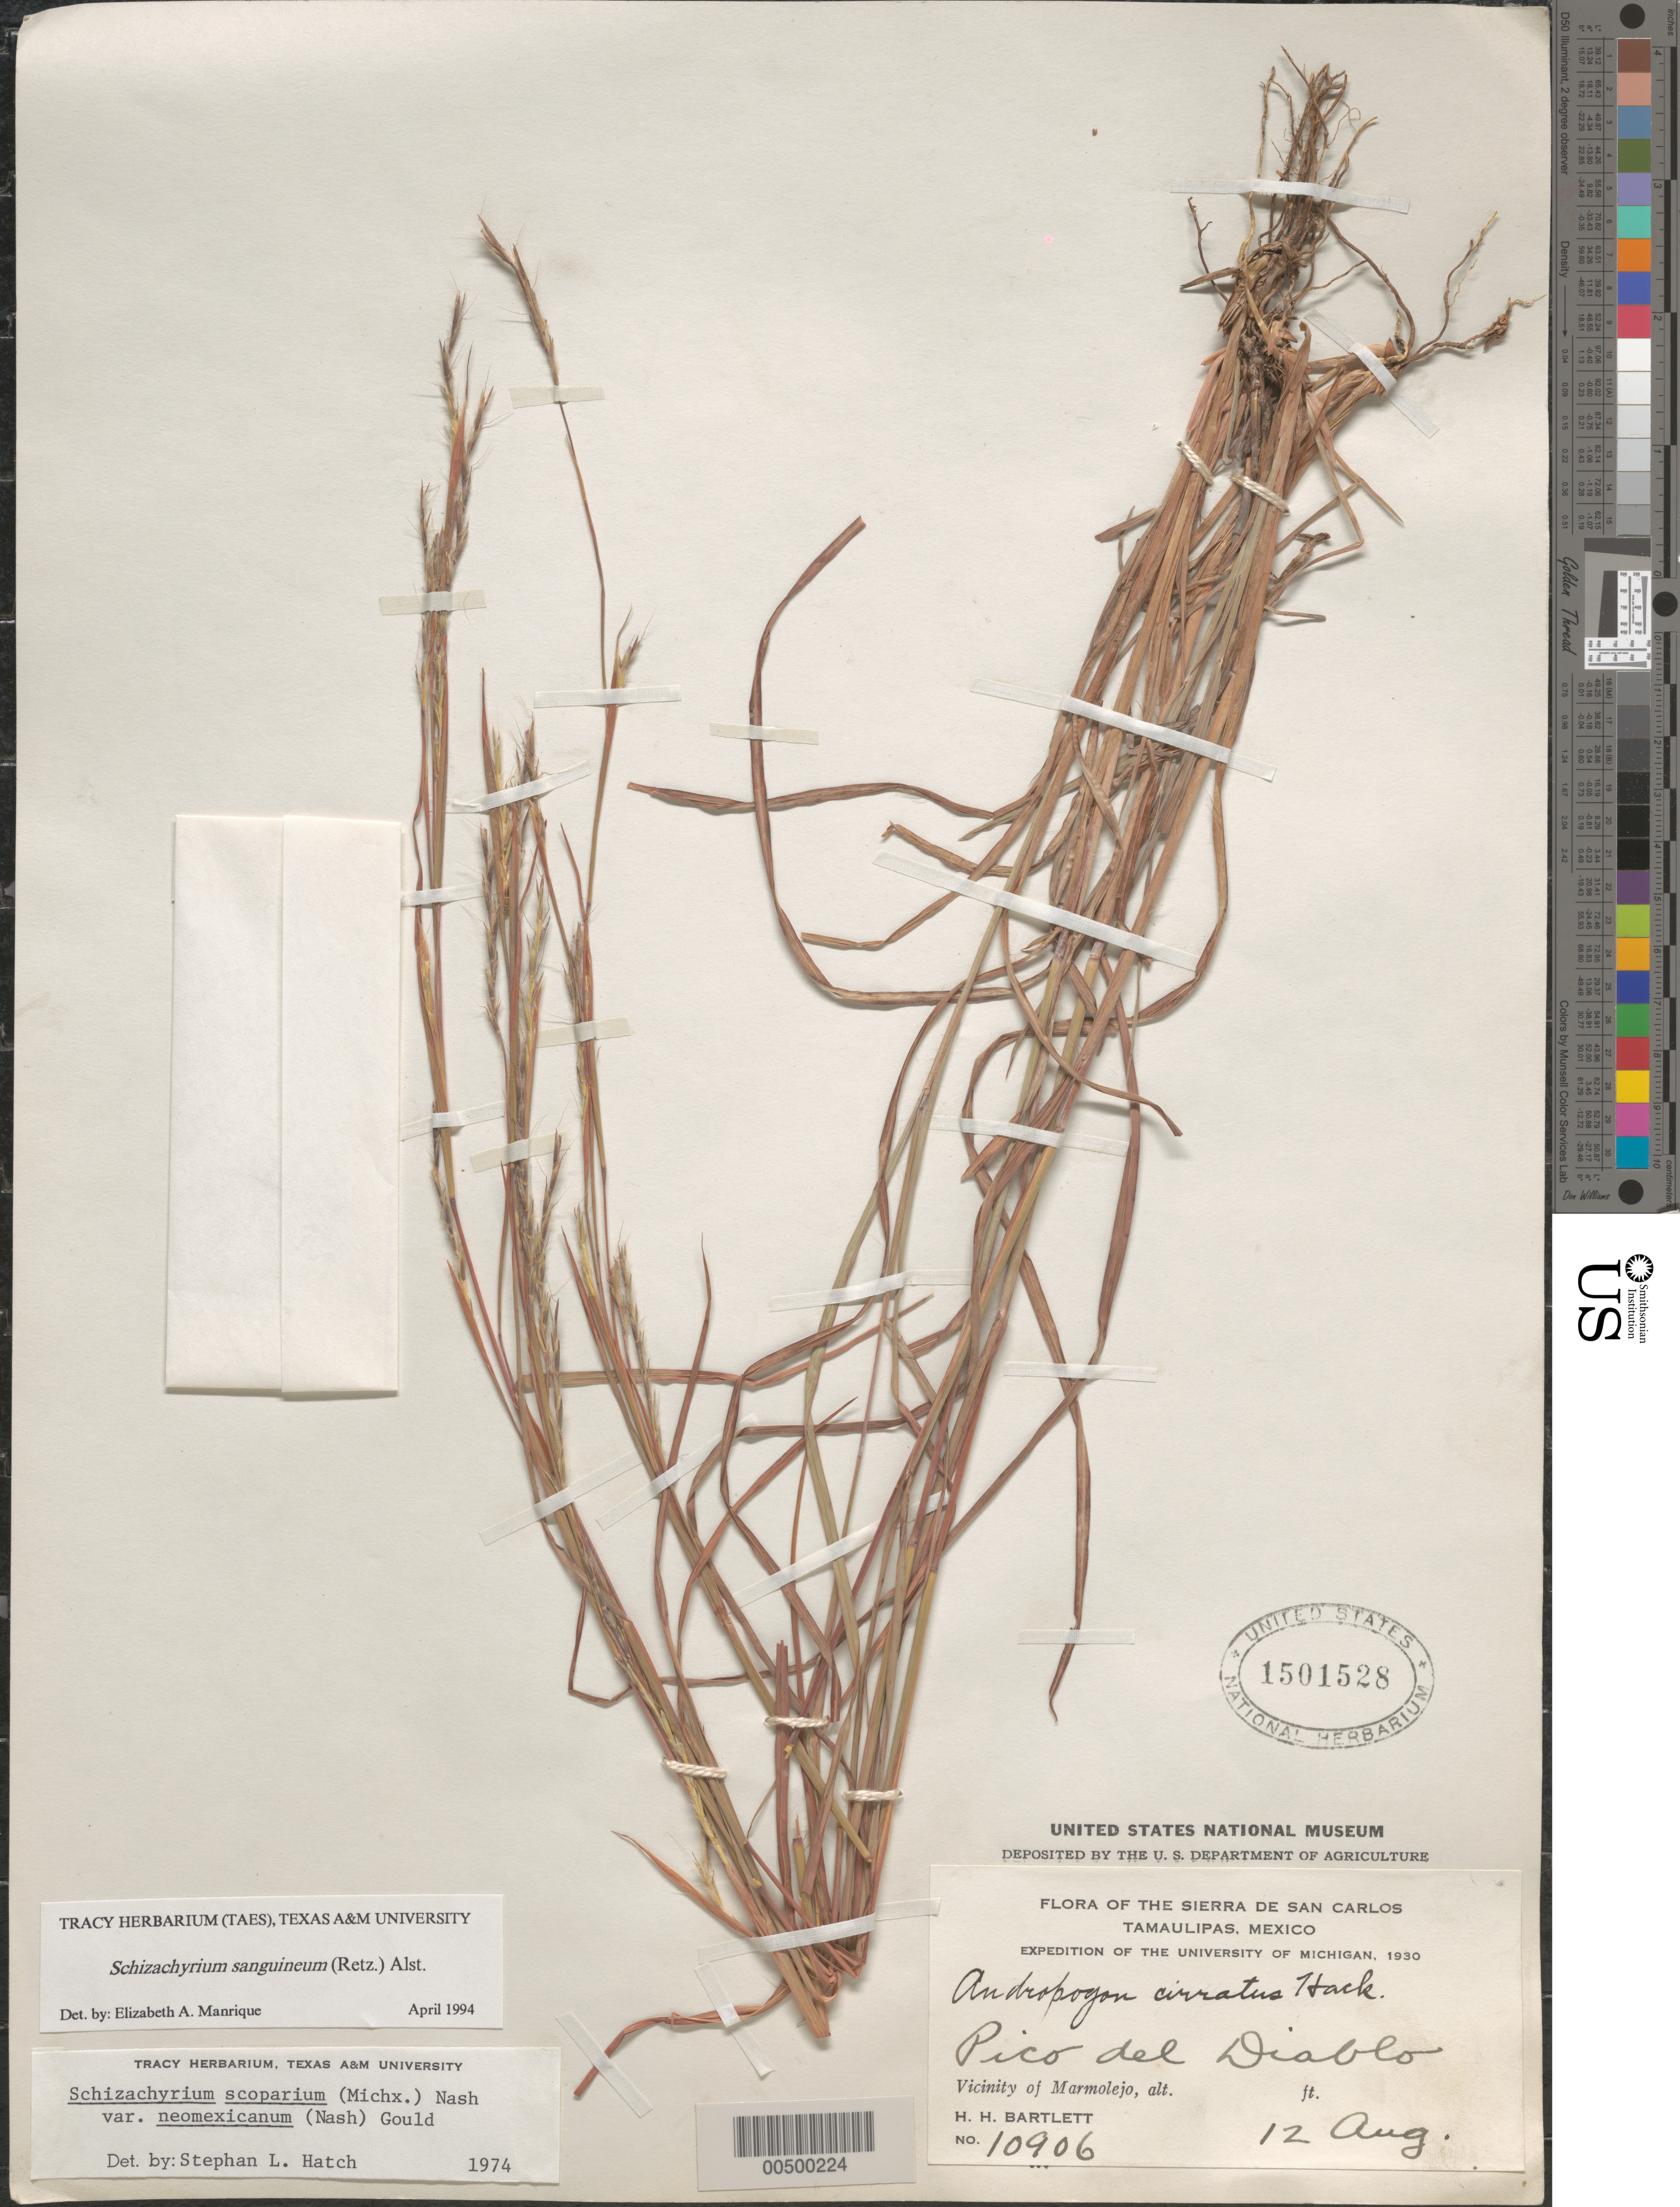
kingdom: Plantae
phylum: Tracheophyta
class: Liliopsida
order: Poales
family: Poaceae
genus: Schizachyrium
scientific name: Schizachyrium sanguineum var. sanguineum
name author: (Retz.) Alston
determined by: Manrique, E. A.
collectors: H. H. Bartlett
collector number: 10906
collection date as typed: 12 Aug 1930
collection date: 1930-08-12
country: Mexico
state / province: Tamaulipas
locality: Sierra de San Carlos, Pico del Diablo, vicinity of Marmolejo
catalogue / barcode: US 1501528